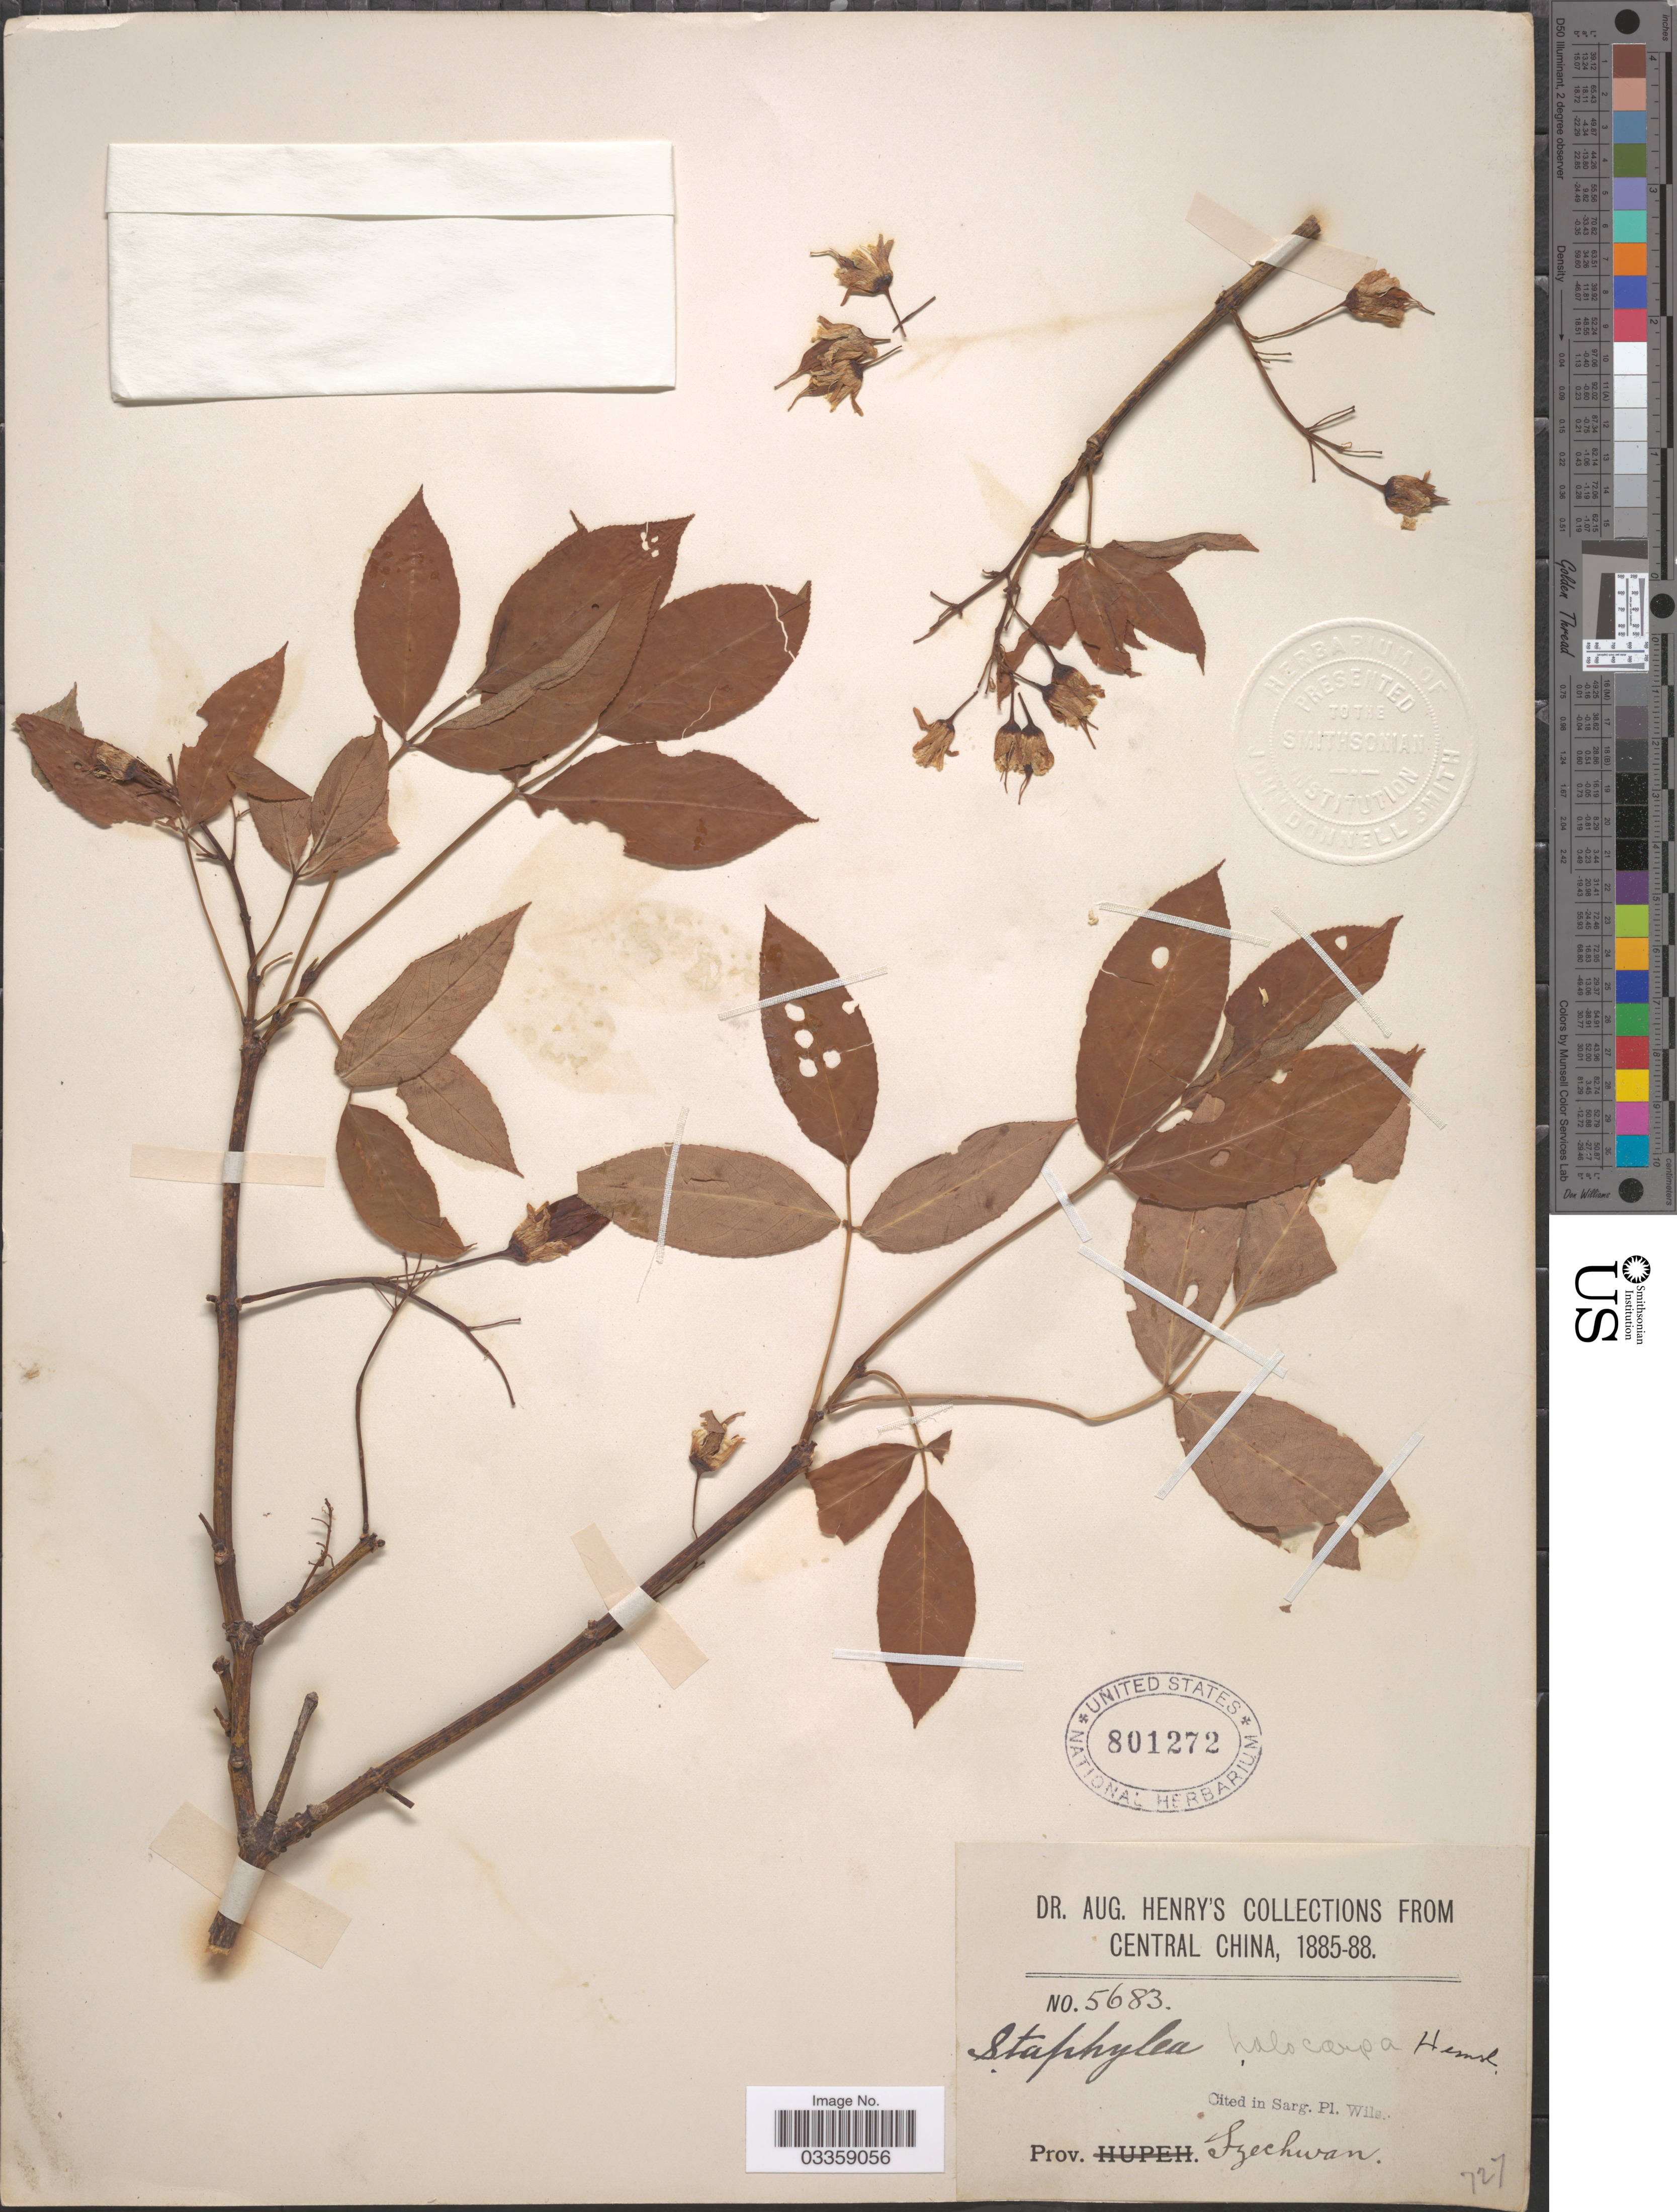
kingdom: Plantae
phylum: Tracheophyta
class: Magnoliopsida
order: Crossosomatales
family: Staphyleaceae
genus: Staphylea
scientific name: Staphylea holocarpa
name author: Hemsl.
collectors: A. Henry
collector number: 5683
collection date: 1885/1888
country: China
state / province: Sichuan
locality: Central China. Prov. Szechwan.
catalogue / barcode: US 801272